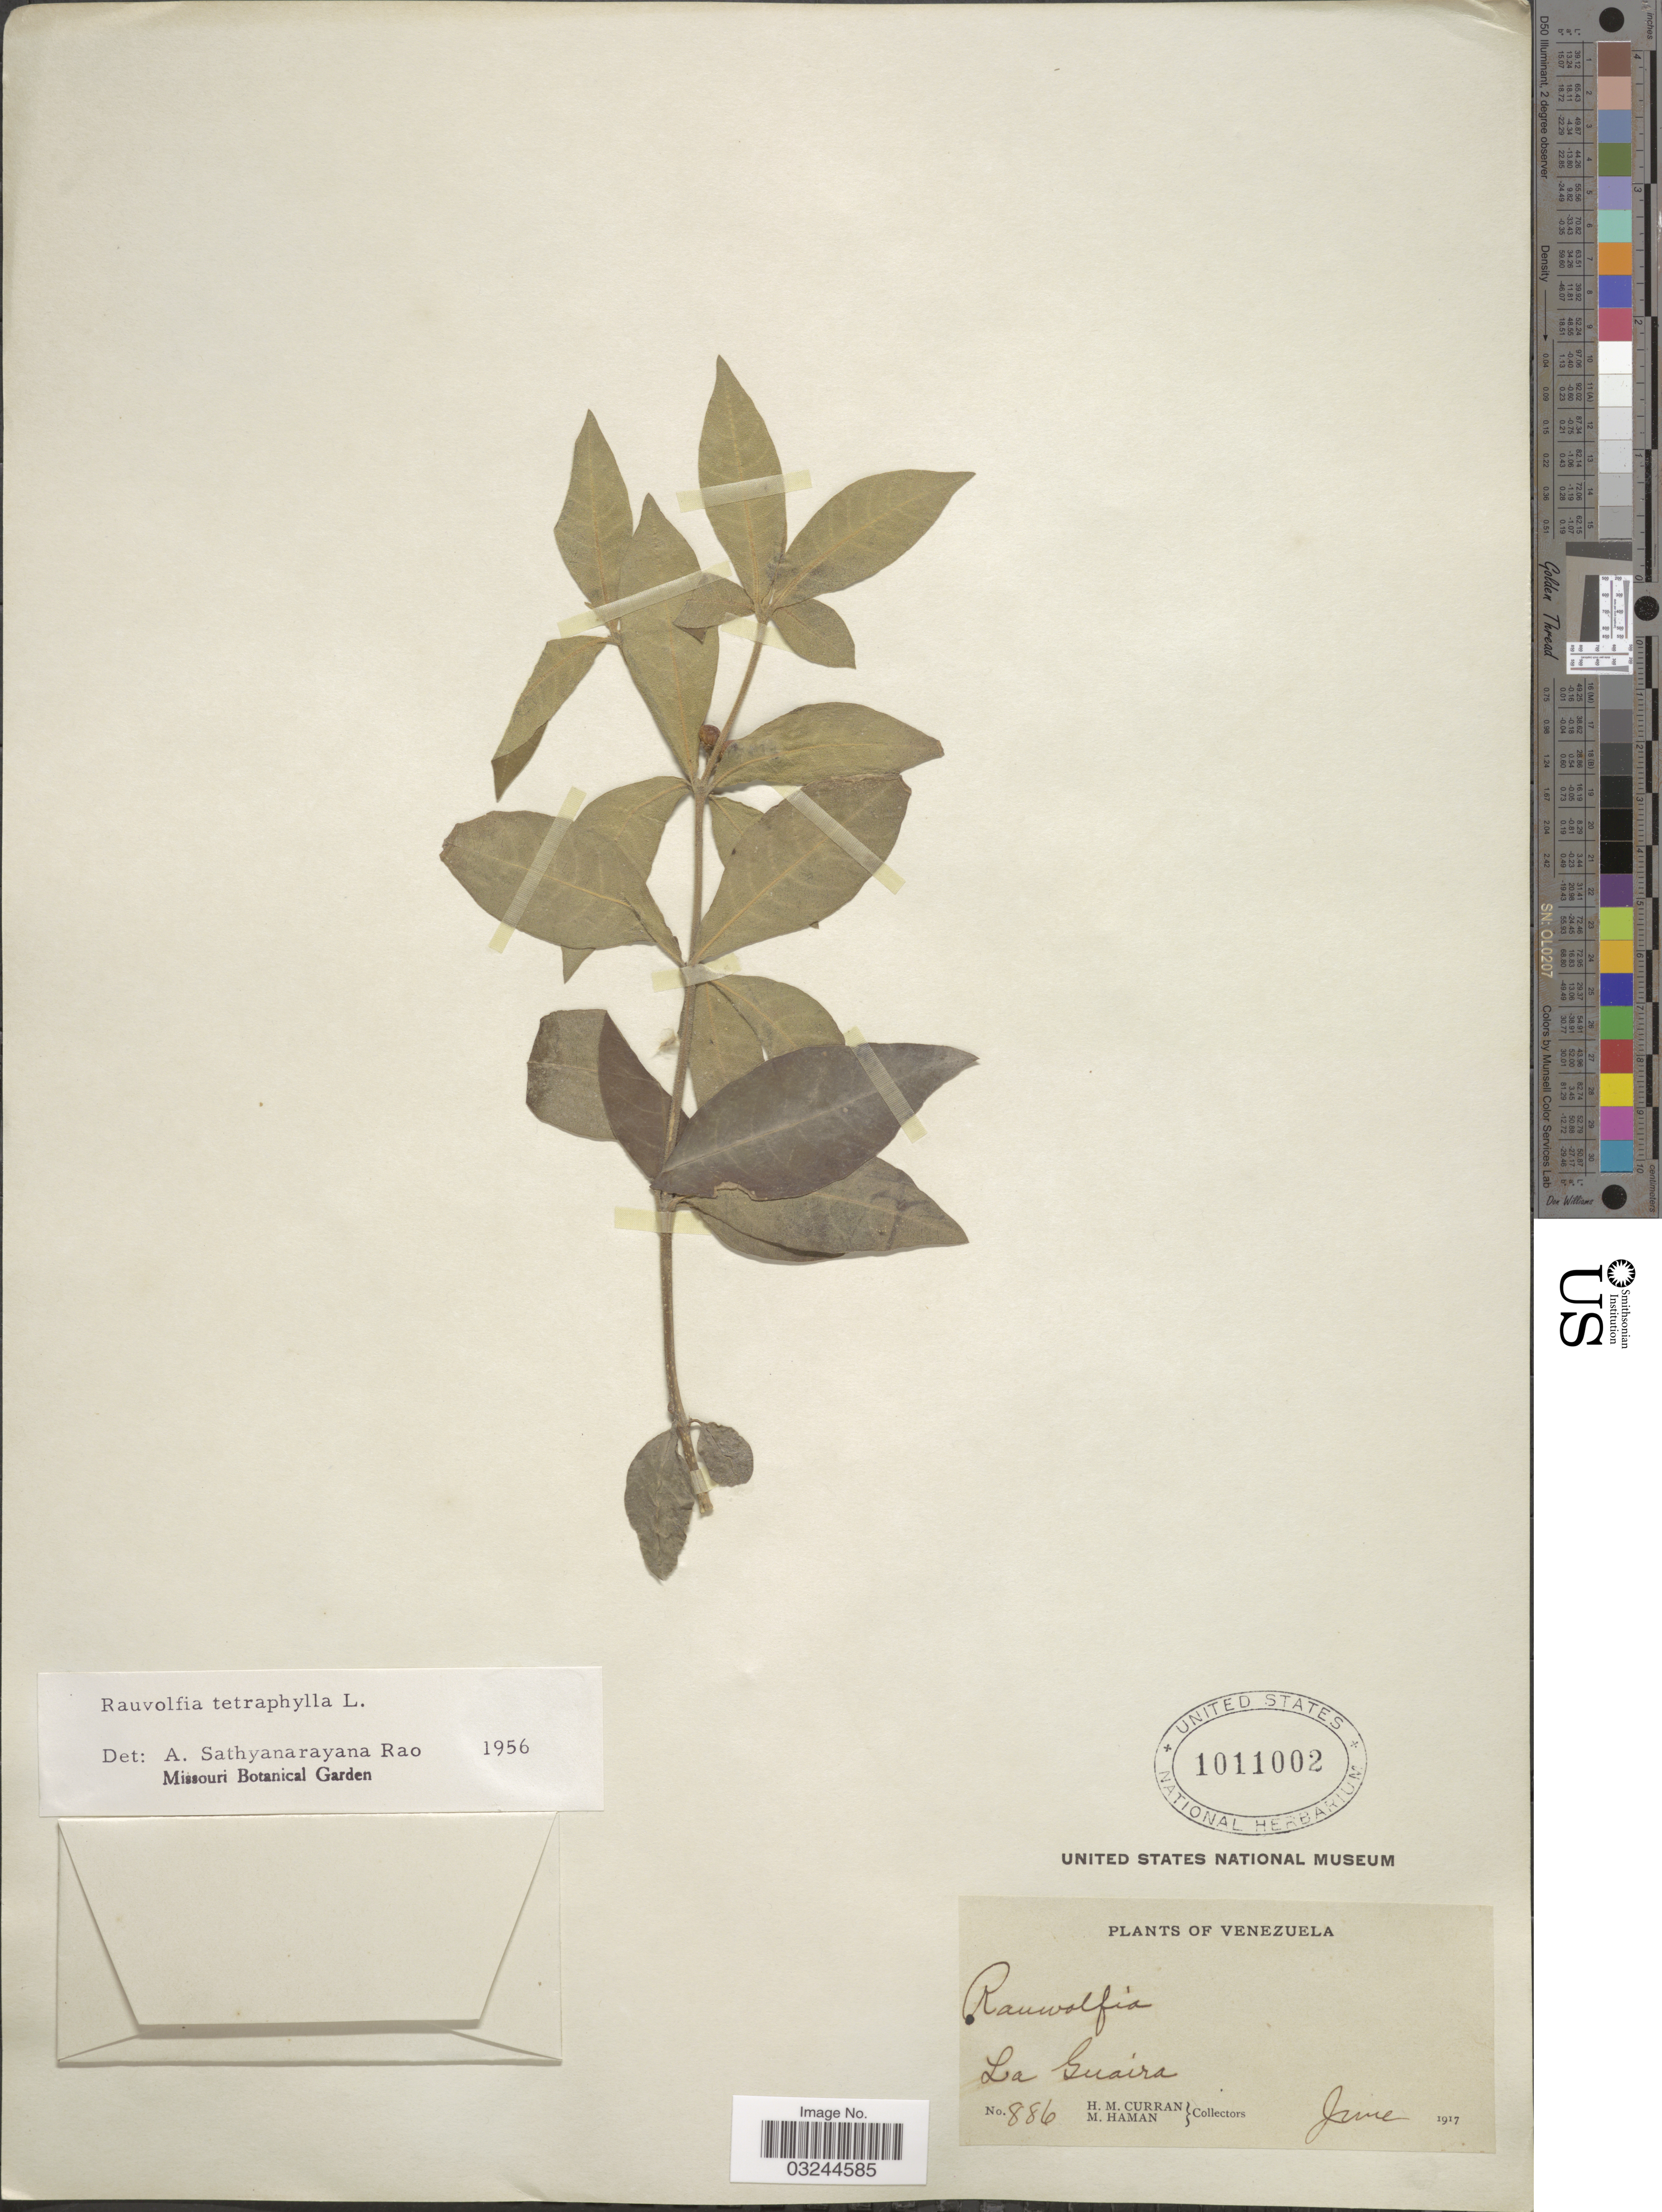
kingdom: Plantae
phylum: Tracheophyta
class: Magnoliopsida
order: Gentianales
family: Apocynaceae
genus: Rauvolfia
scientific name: Rauvolfia tetraphylla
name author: L.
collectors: H. M. Curran & M. Haman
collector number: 886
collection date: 1917-06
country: Venezuela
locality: La Guaira.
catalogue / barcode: US 1011002